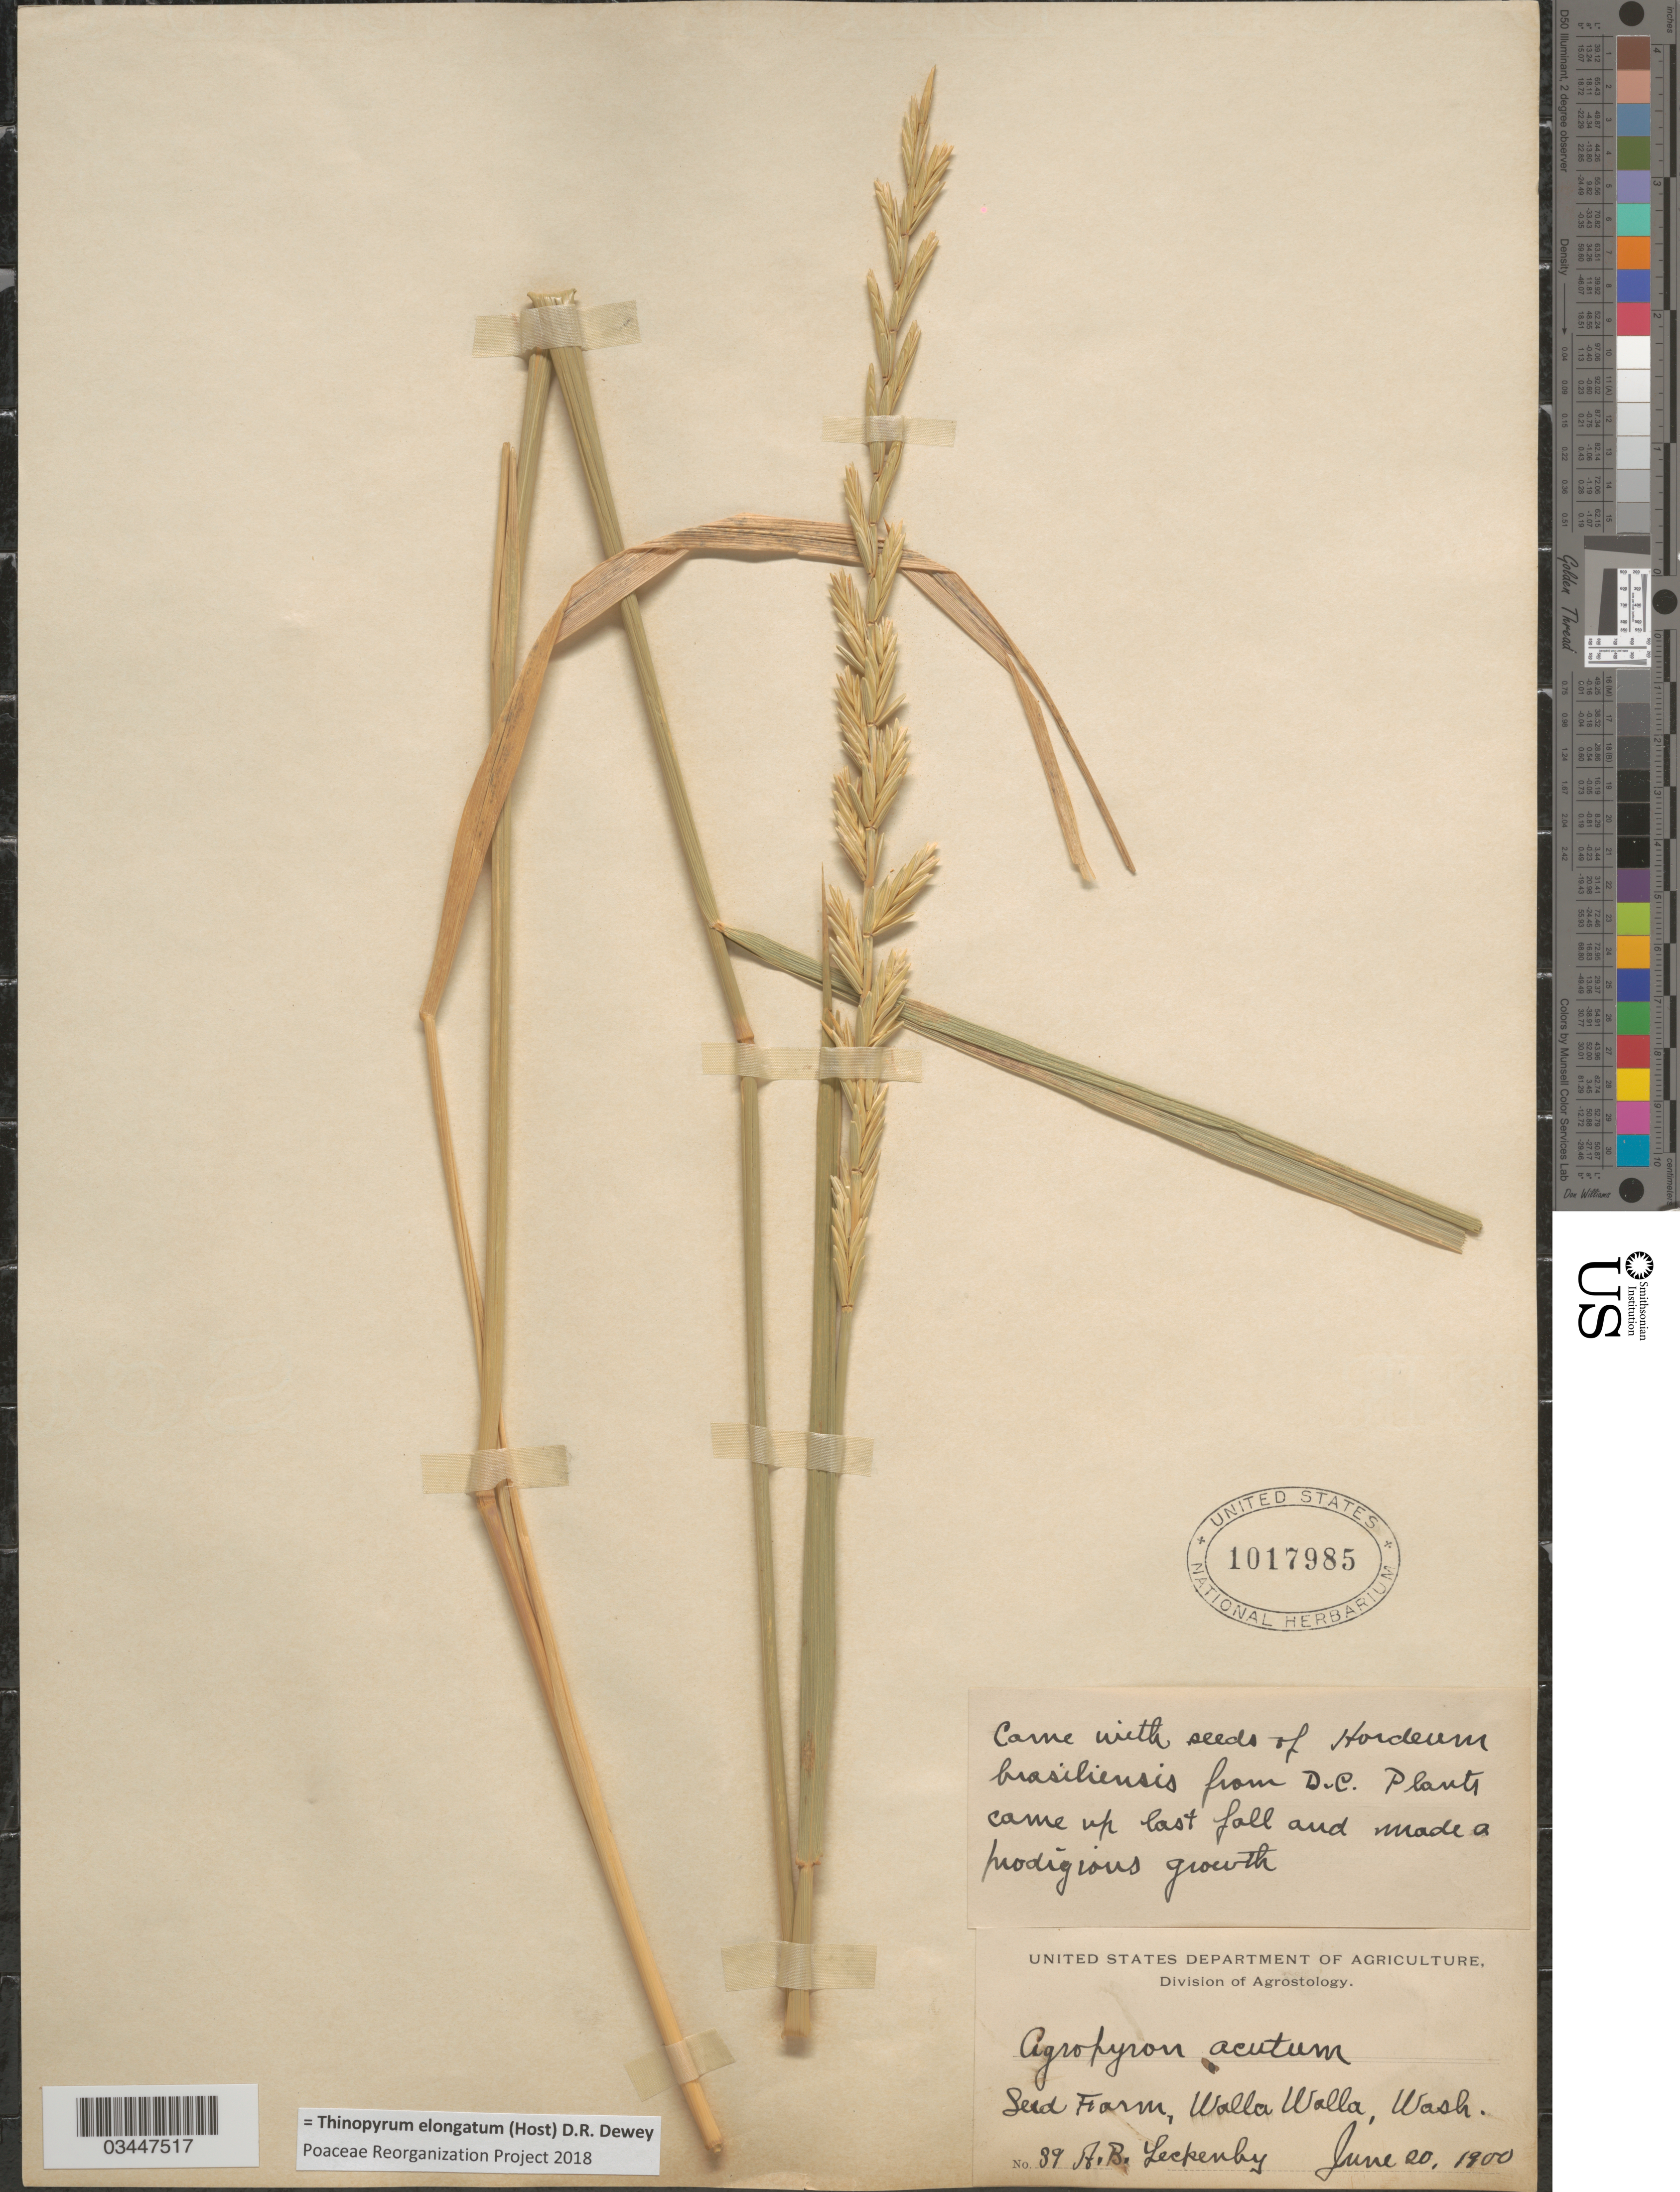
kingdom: Plantae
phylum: Tracheophyta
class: Liliopsida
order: Poales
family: Poaceae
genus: Thinopyrum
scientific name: Thinopyrum elongatum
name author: (Host) Barkworth & Dewey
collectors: A. Leckenby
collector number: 39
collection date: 1900-06-20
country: United States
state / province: Washington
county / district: Walla Walla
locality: Walla Walla.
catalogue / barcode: US 1017985